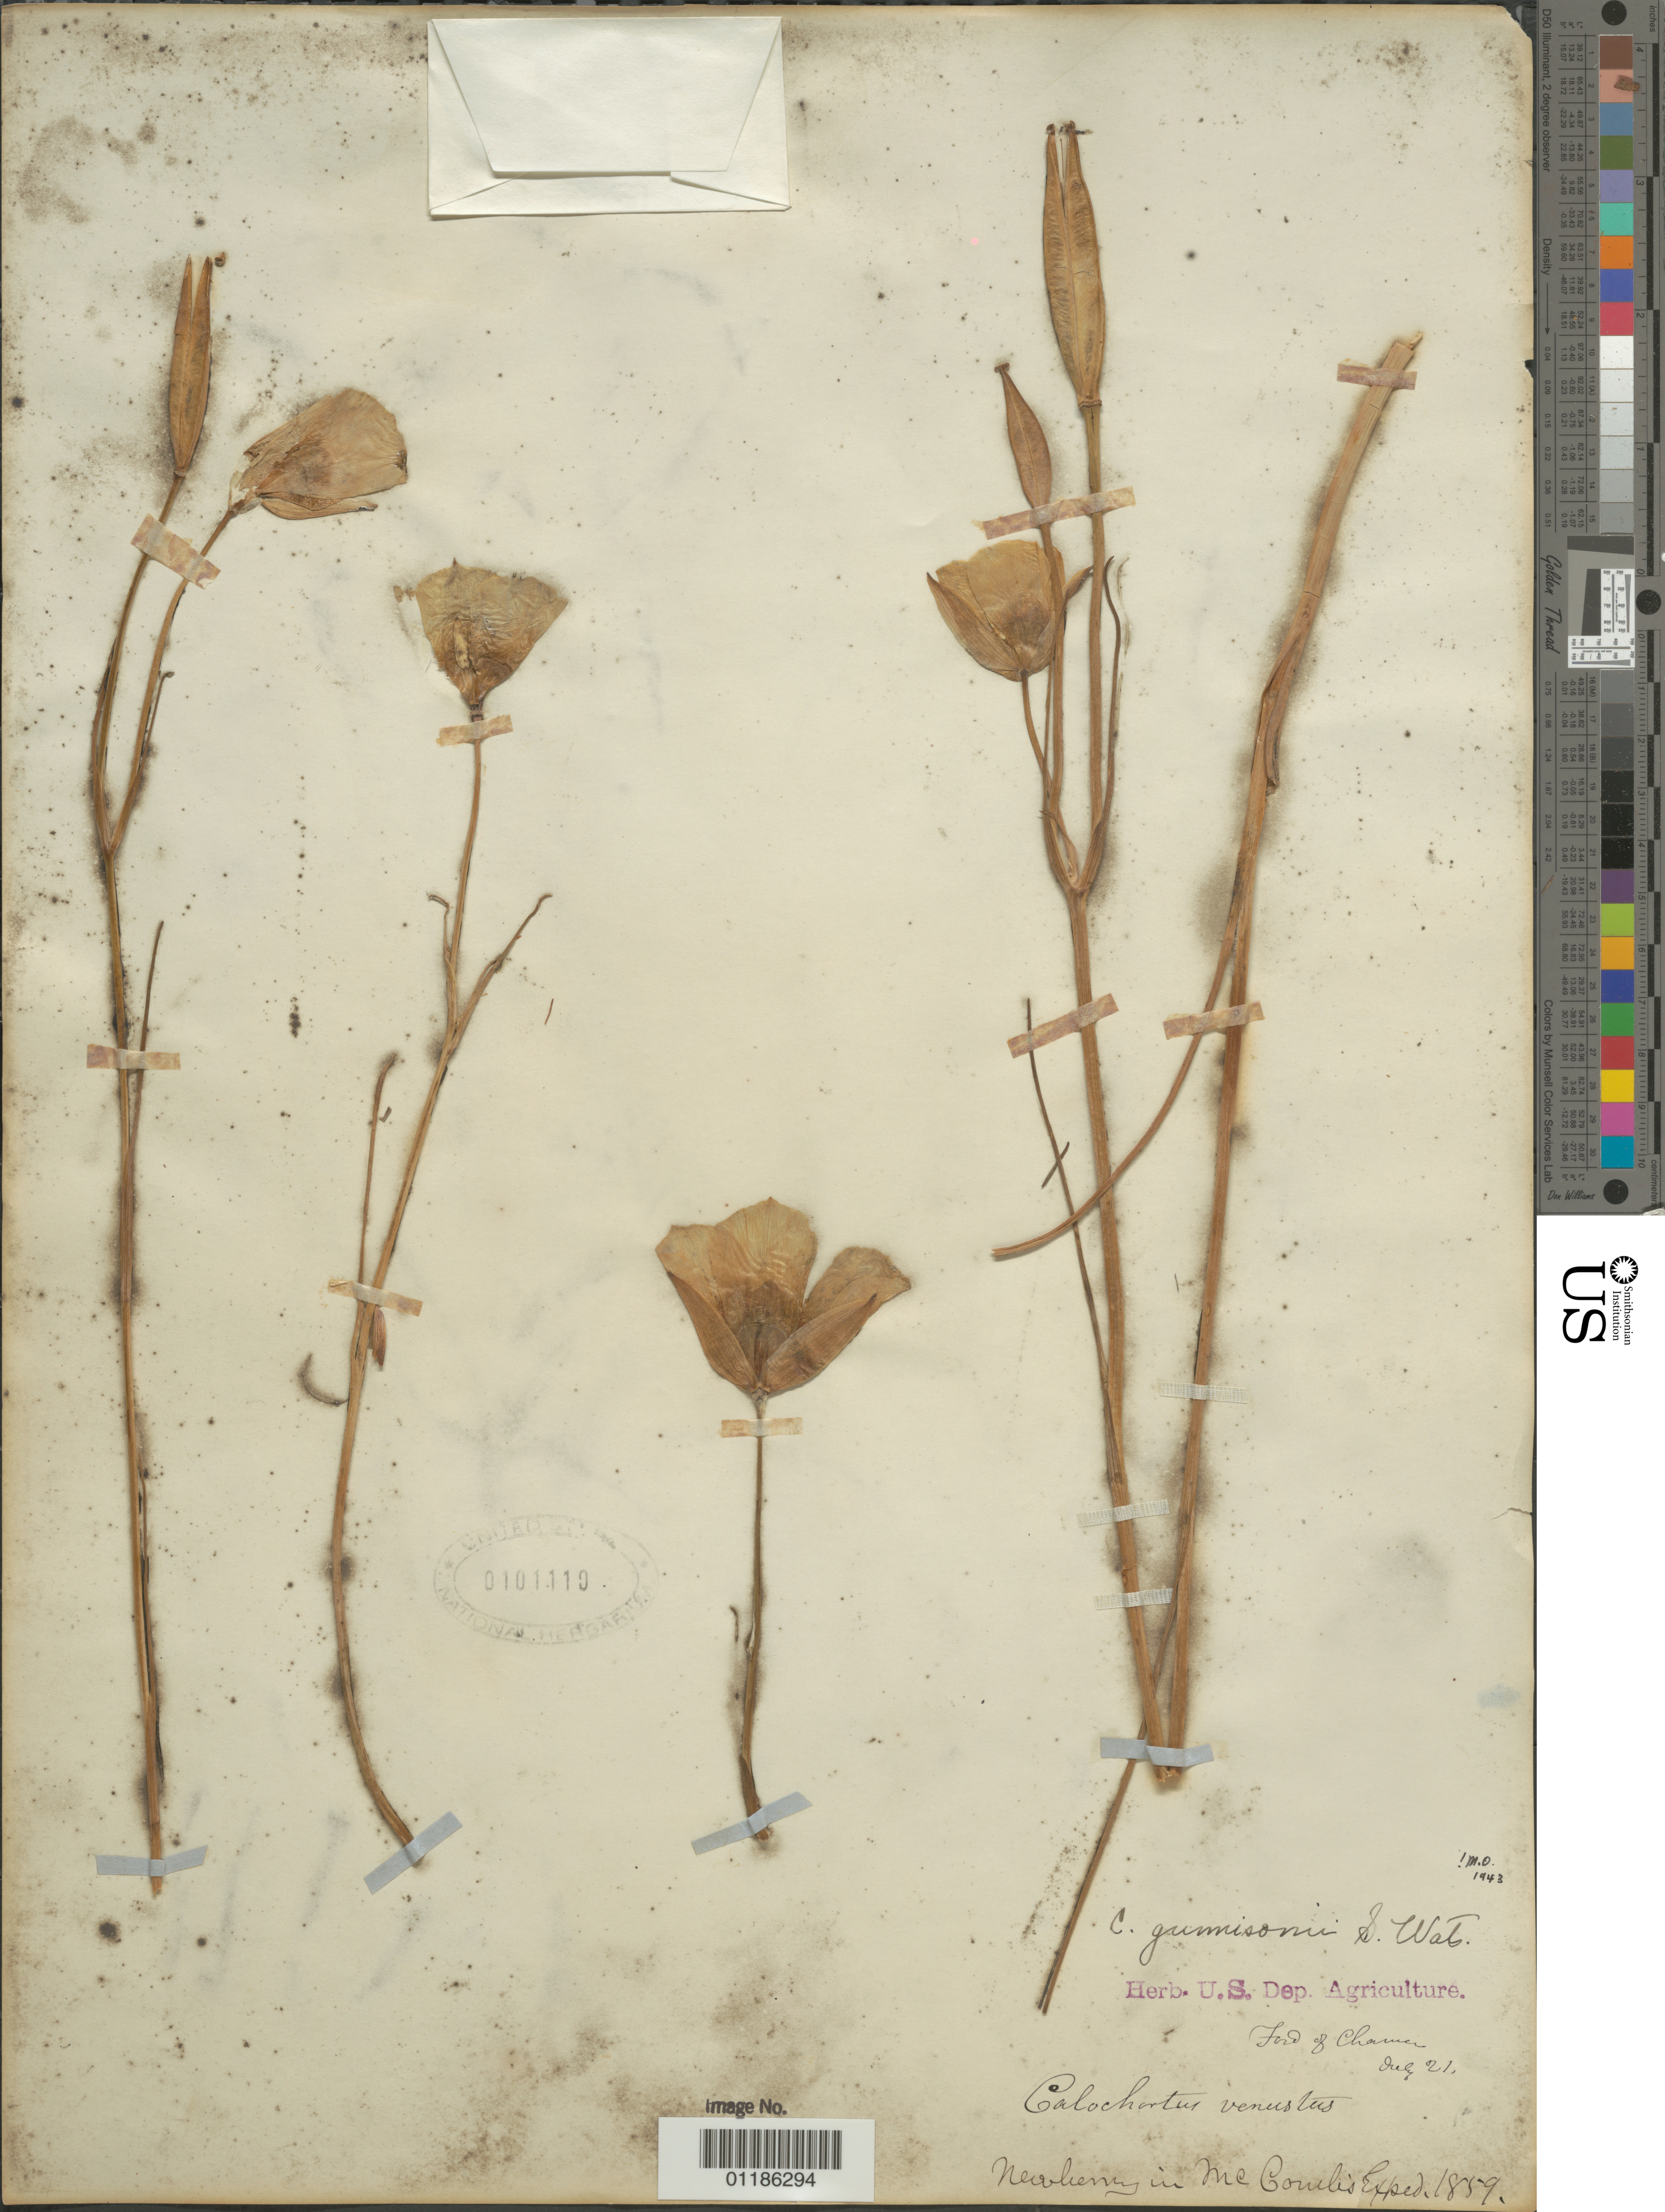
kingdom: Plantae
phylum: Tracheophyta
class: Liliopsida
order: Liliales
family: Liliaceae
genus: Calochortus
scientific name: Calochortus gunnisonii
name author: S. Watson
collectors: -. Newberry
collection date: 1859-07-21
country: United States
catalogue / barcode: US 101110